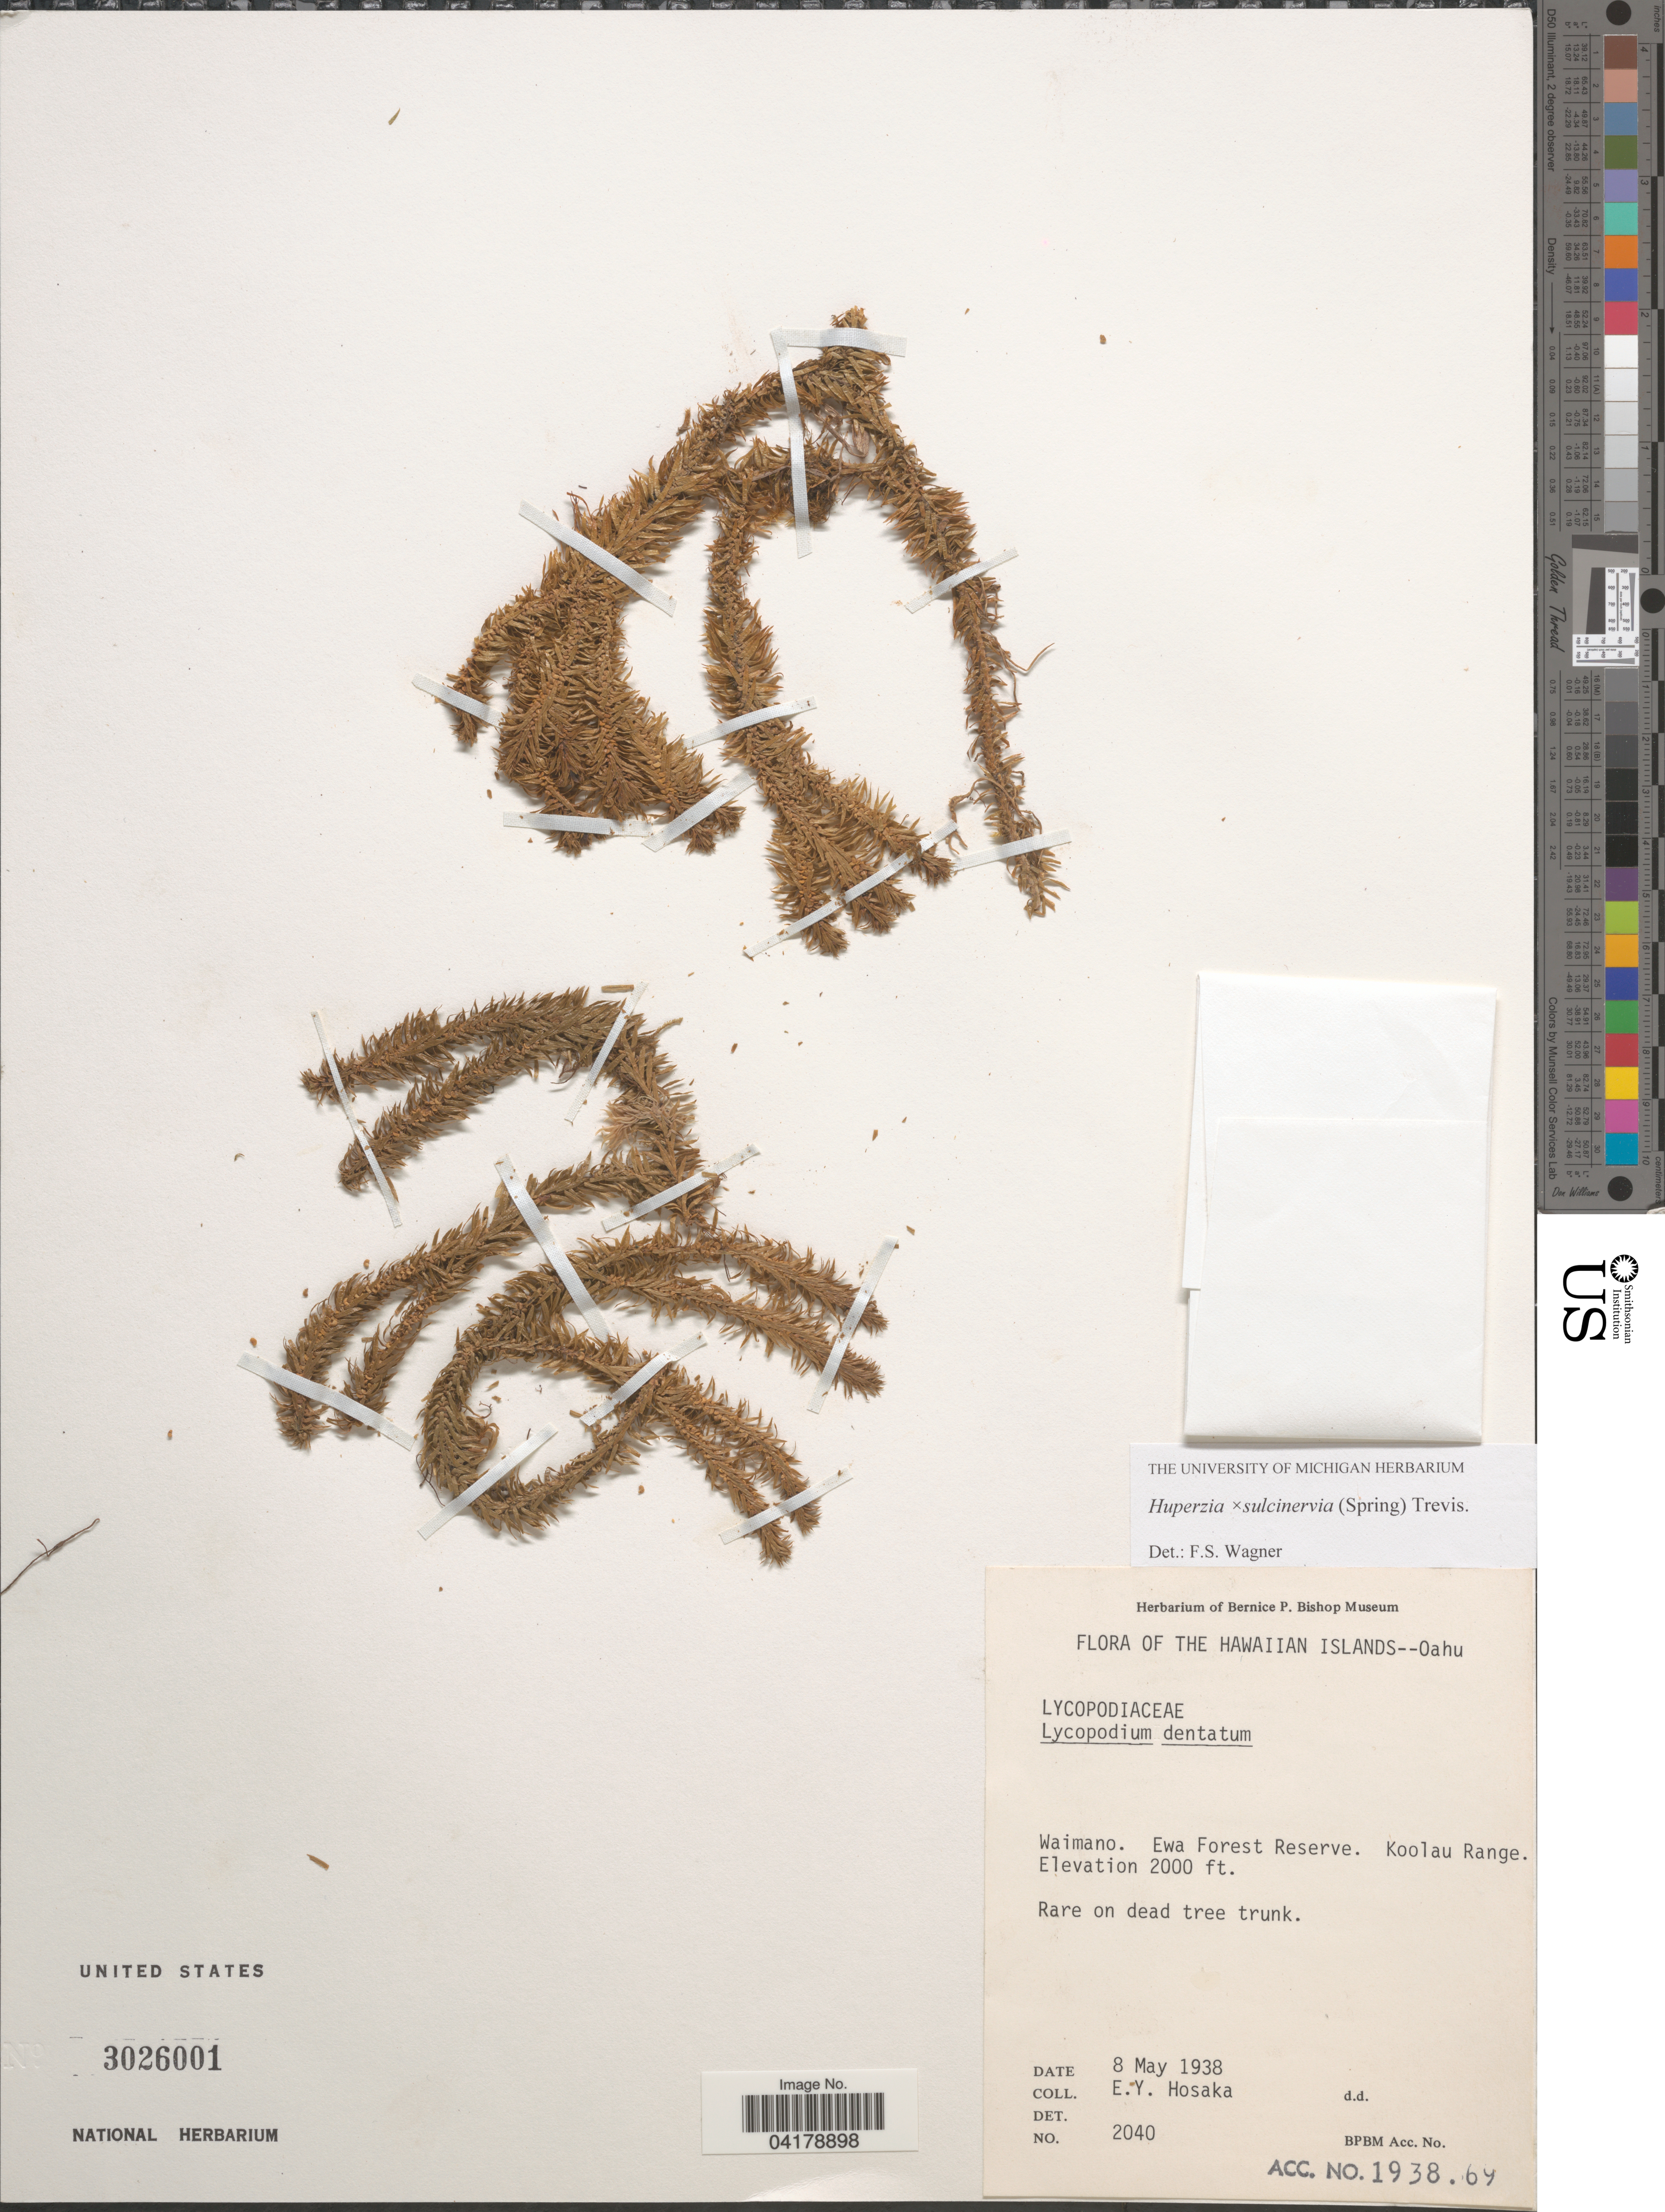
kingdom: Plantae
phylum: Tracheophyta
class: Lycopodiopsida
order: Lycopodiales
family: Lycopodiaceae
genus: Huperzia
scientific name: Huperzia sulcinervia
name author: (Spring) Rothm.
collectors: E. Y. Hosaka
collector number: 2040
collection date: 1938-05-08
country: United States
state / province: Hawaii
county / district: Honolulu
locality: Oahu. Waimano. Ewa Forest Reserve. Koolau Range.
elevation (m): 610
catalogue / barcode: US 3026001